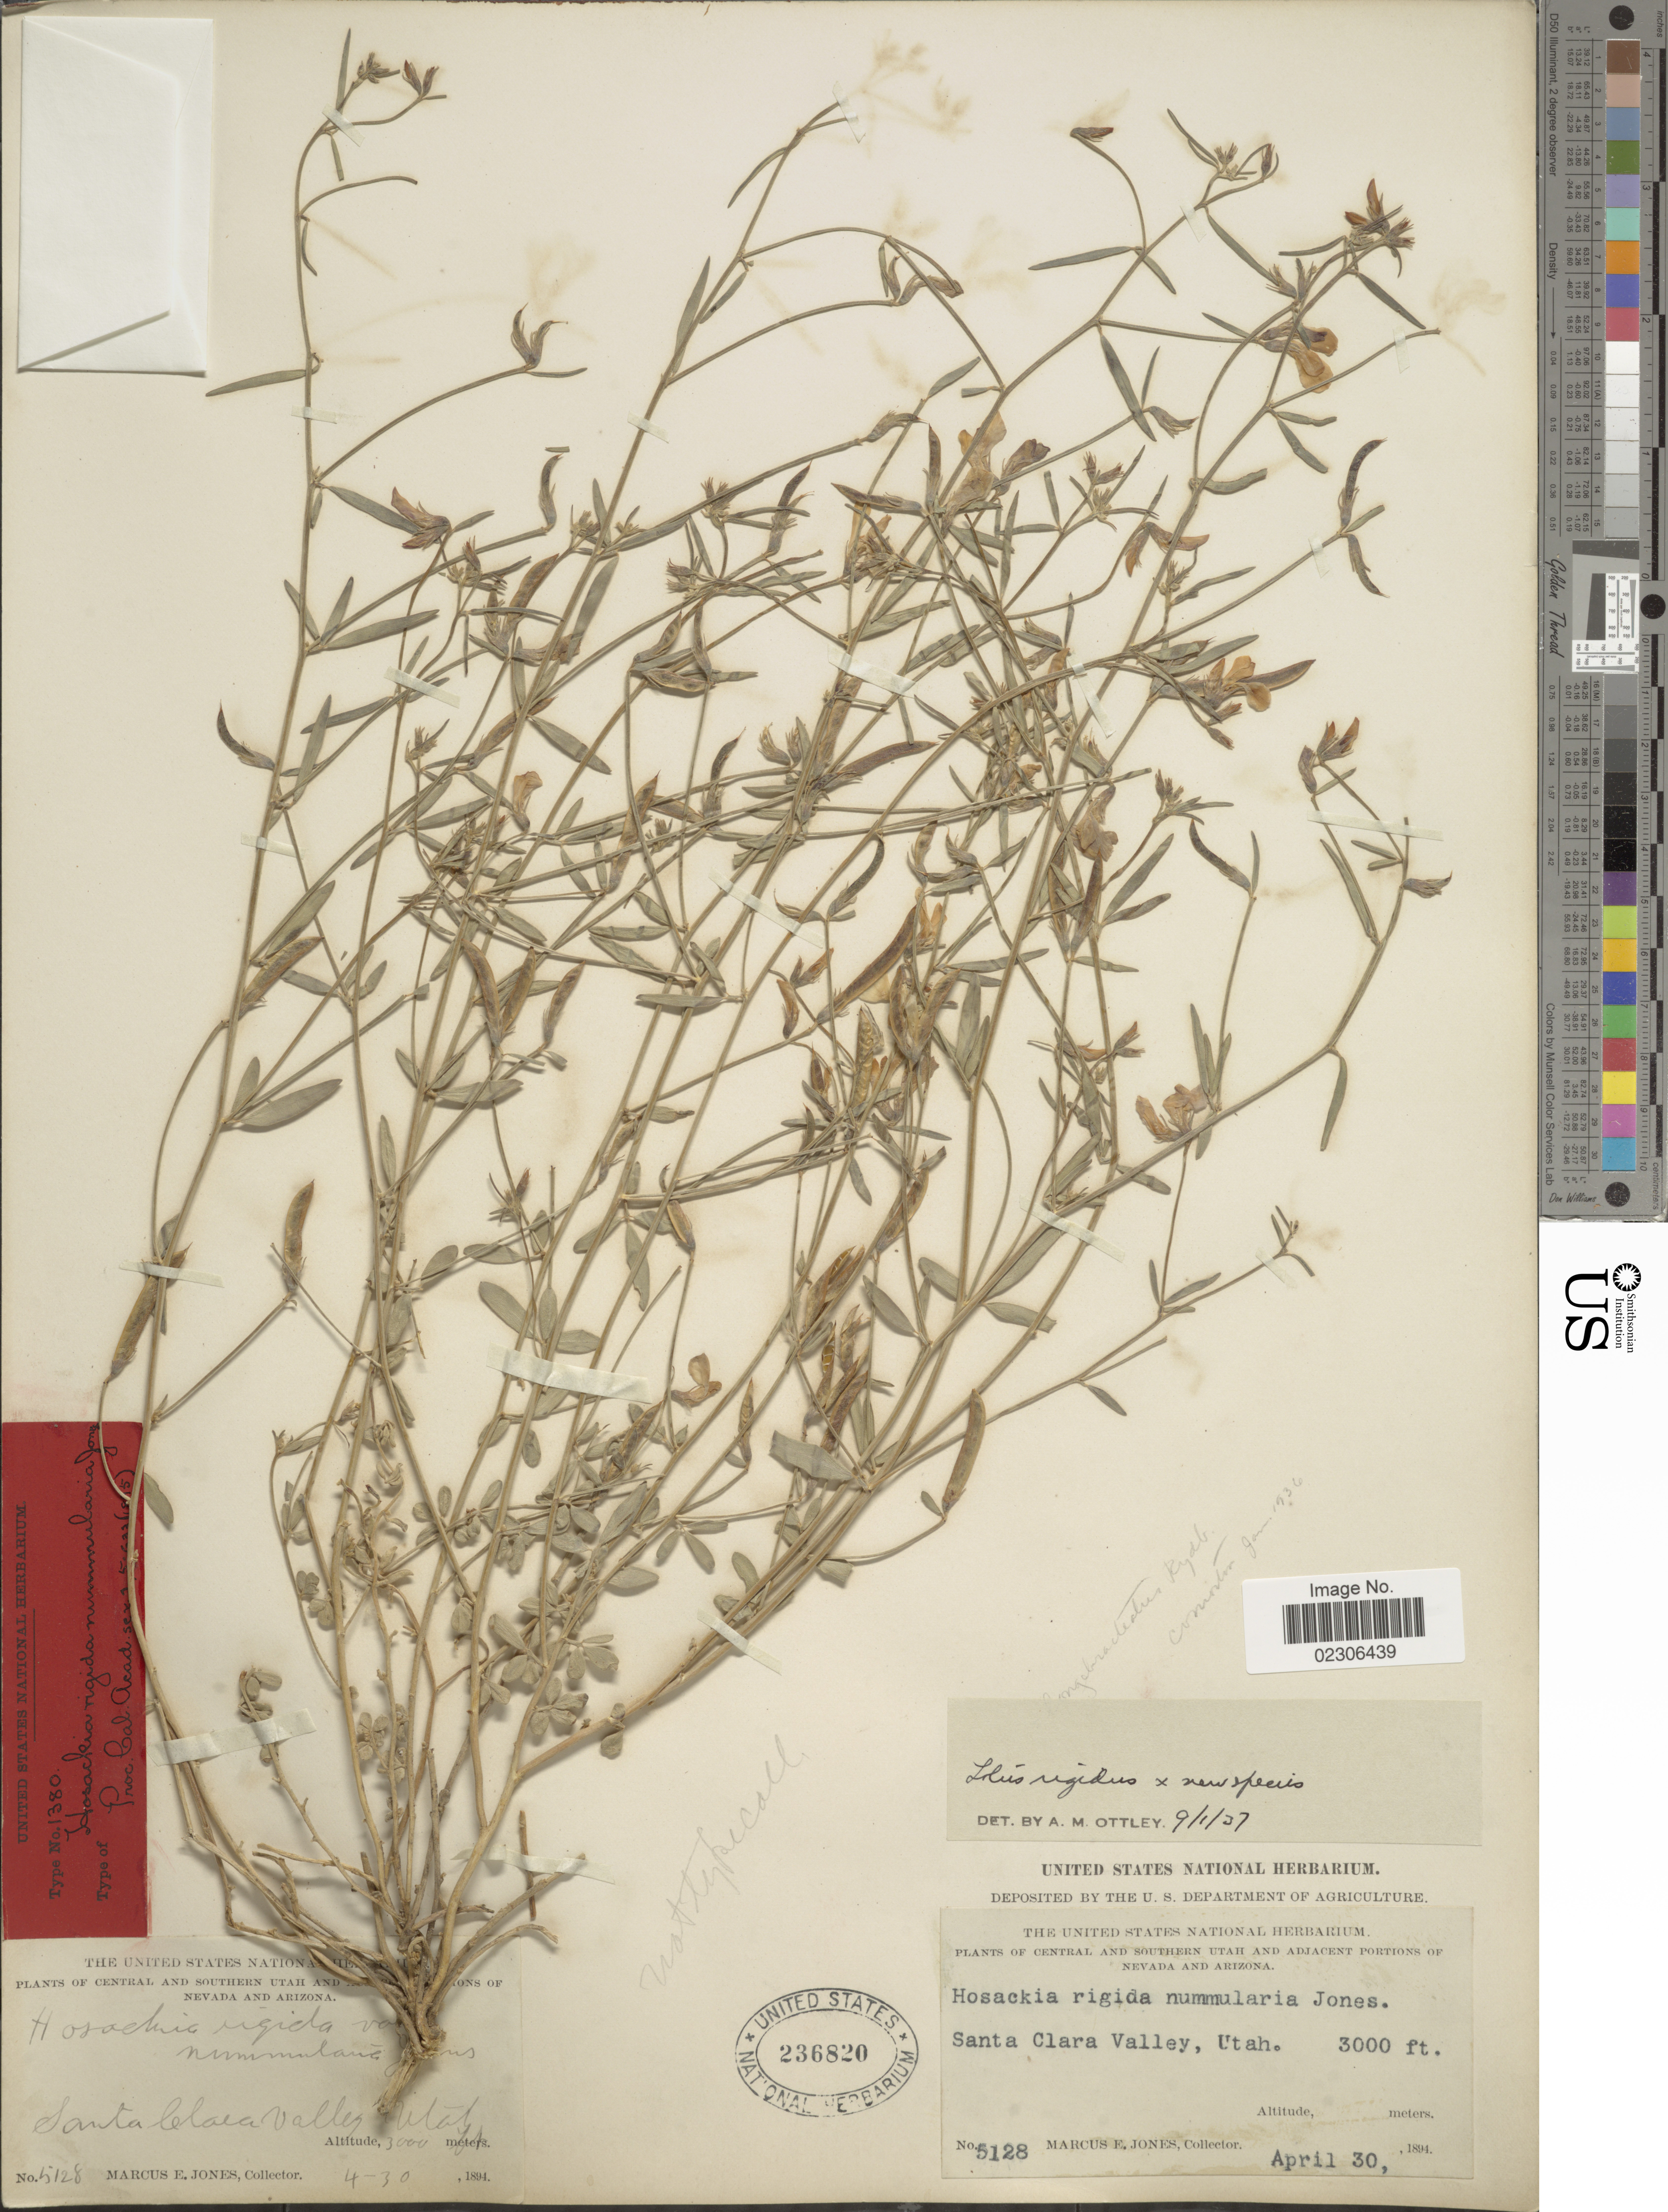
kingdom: Plantae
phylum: Tracheophyta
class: Magnoliopsida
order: Fabales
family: Fabaceae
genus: Lotus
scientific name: Lotus sp.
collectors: M. E. Jones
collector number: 5128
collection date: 1894-04-30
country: United States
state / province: Utah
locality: Santa Clara Valley, Utah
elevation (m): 914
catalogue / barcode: US 236820